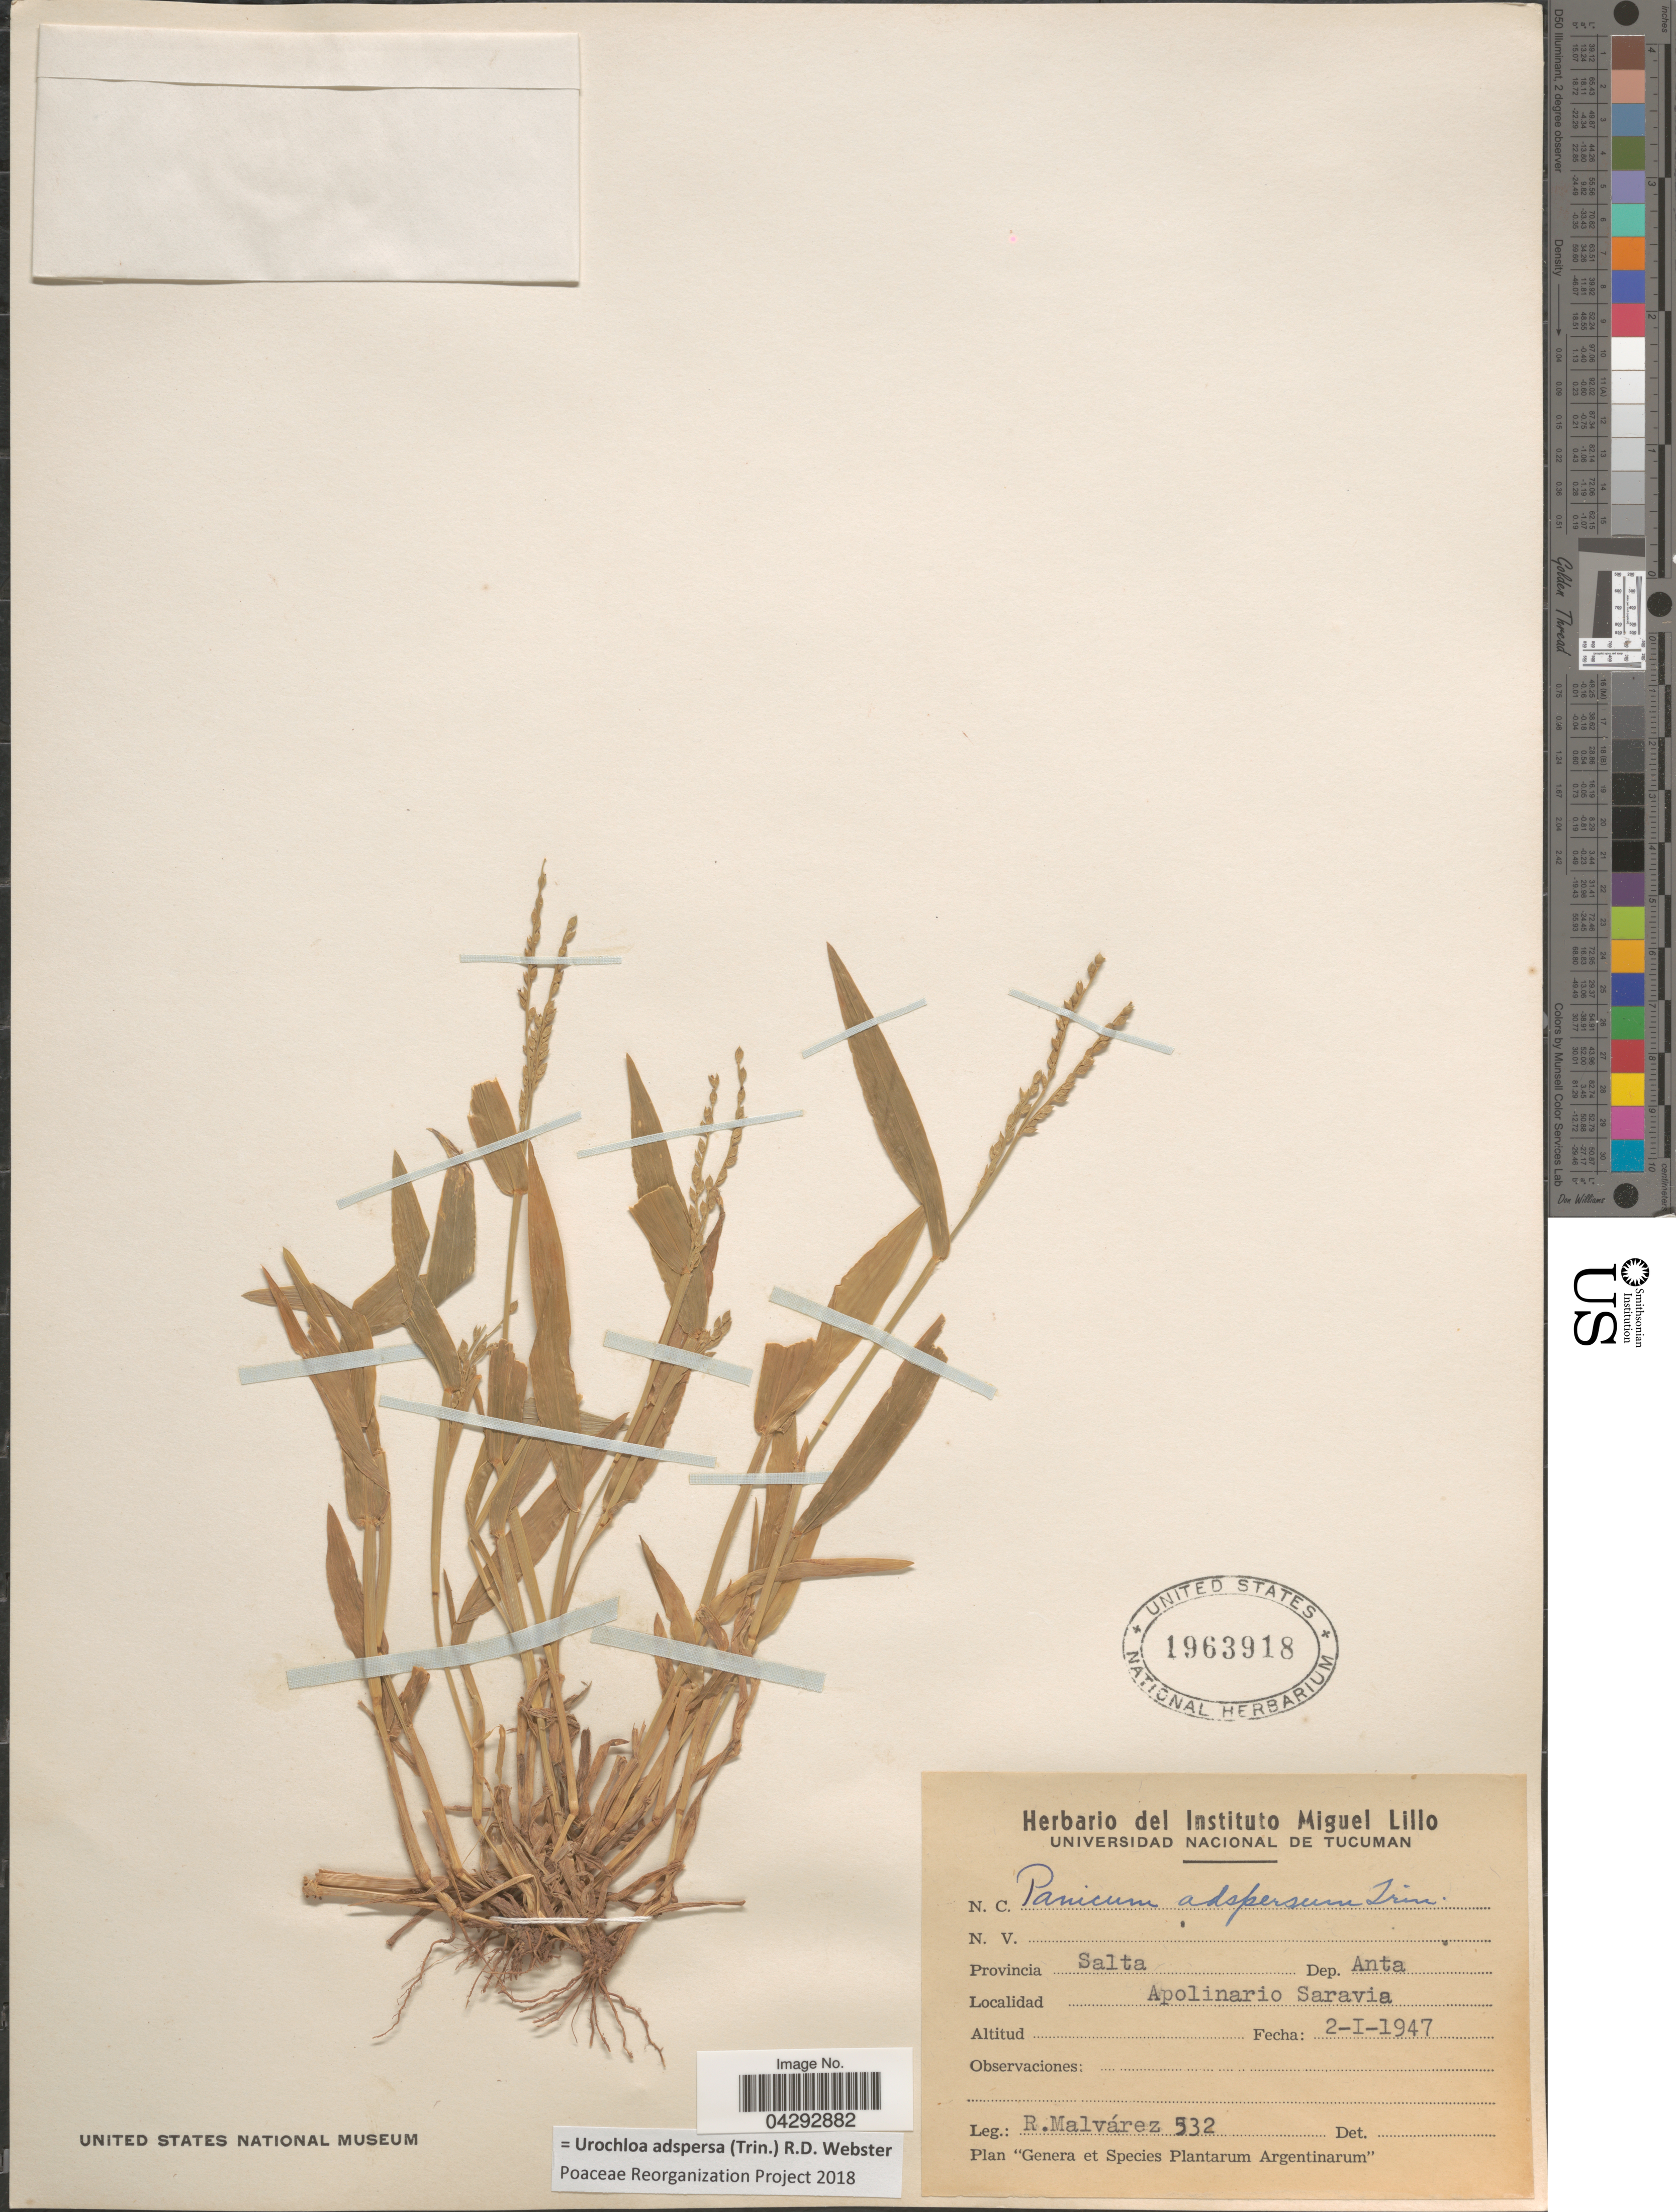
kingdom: Plantae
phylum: Tracheophyta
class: Liliopsida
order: Poales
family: Poaceae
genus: Urochloa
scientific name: Urochloa adspersa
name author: (Trin.) R.D. Webster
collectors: R. Malvarez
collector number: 532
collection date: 1947-01-02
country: Argentina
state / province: Salta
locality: Dep. Anta. Apolinario Saravia.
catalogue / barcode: US 1963918